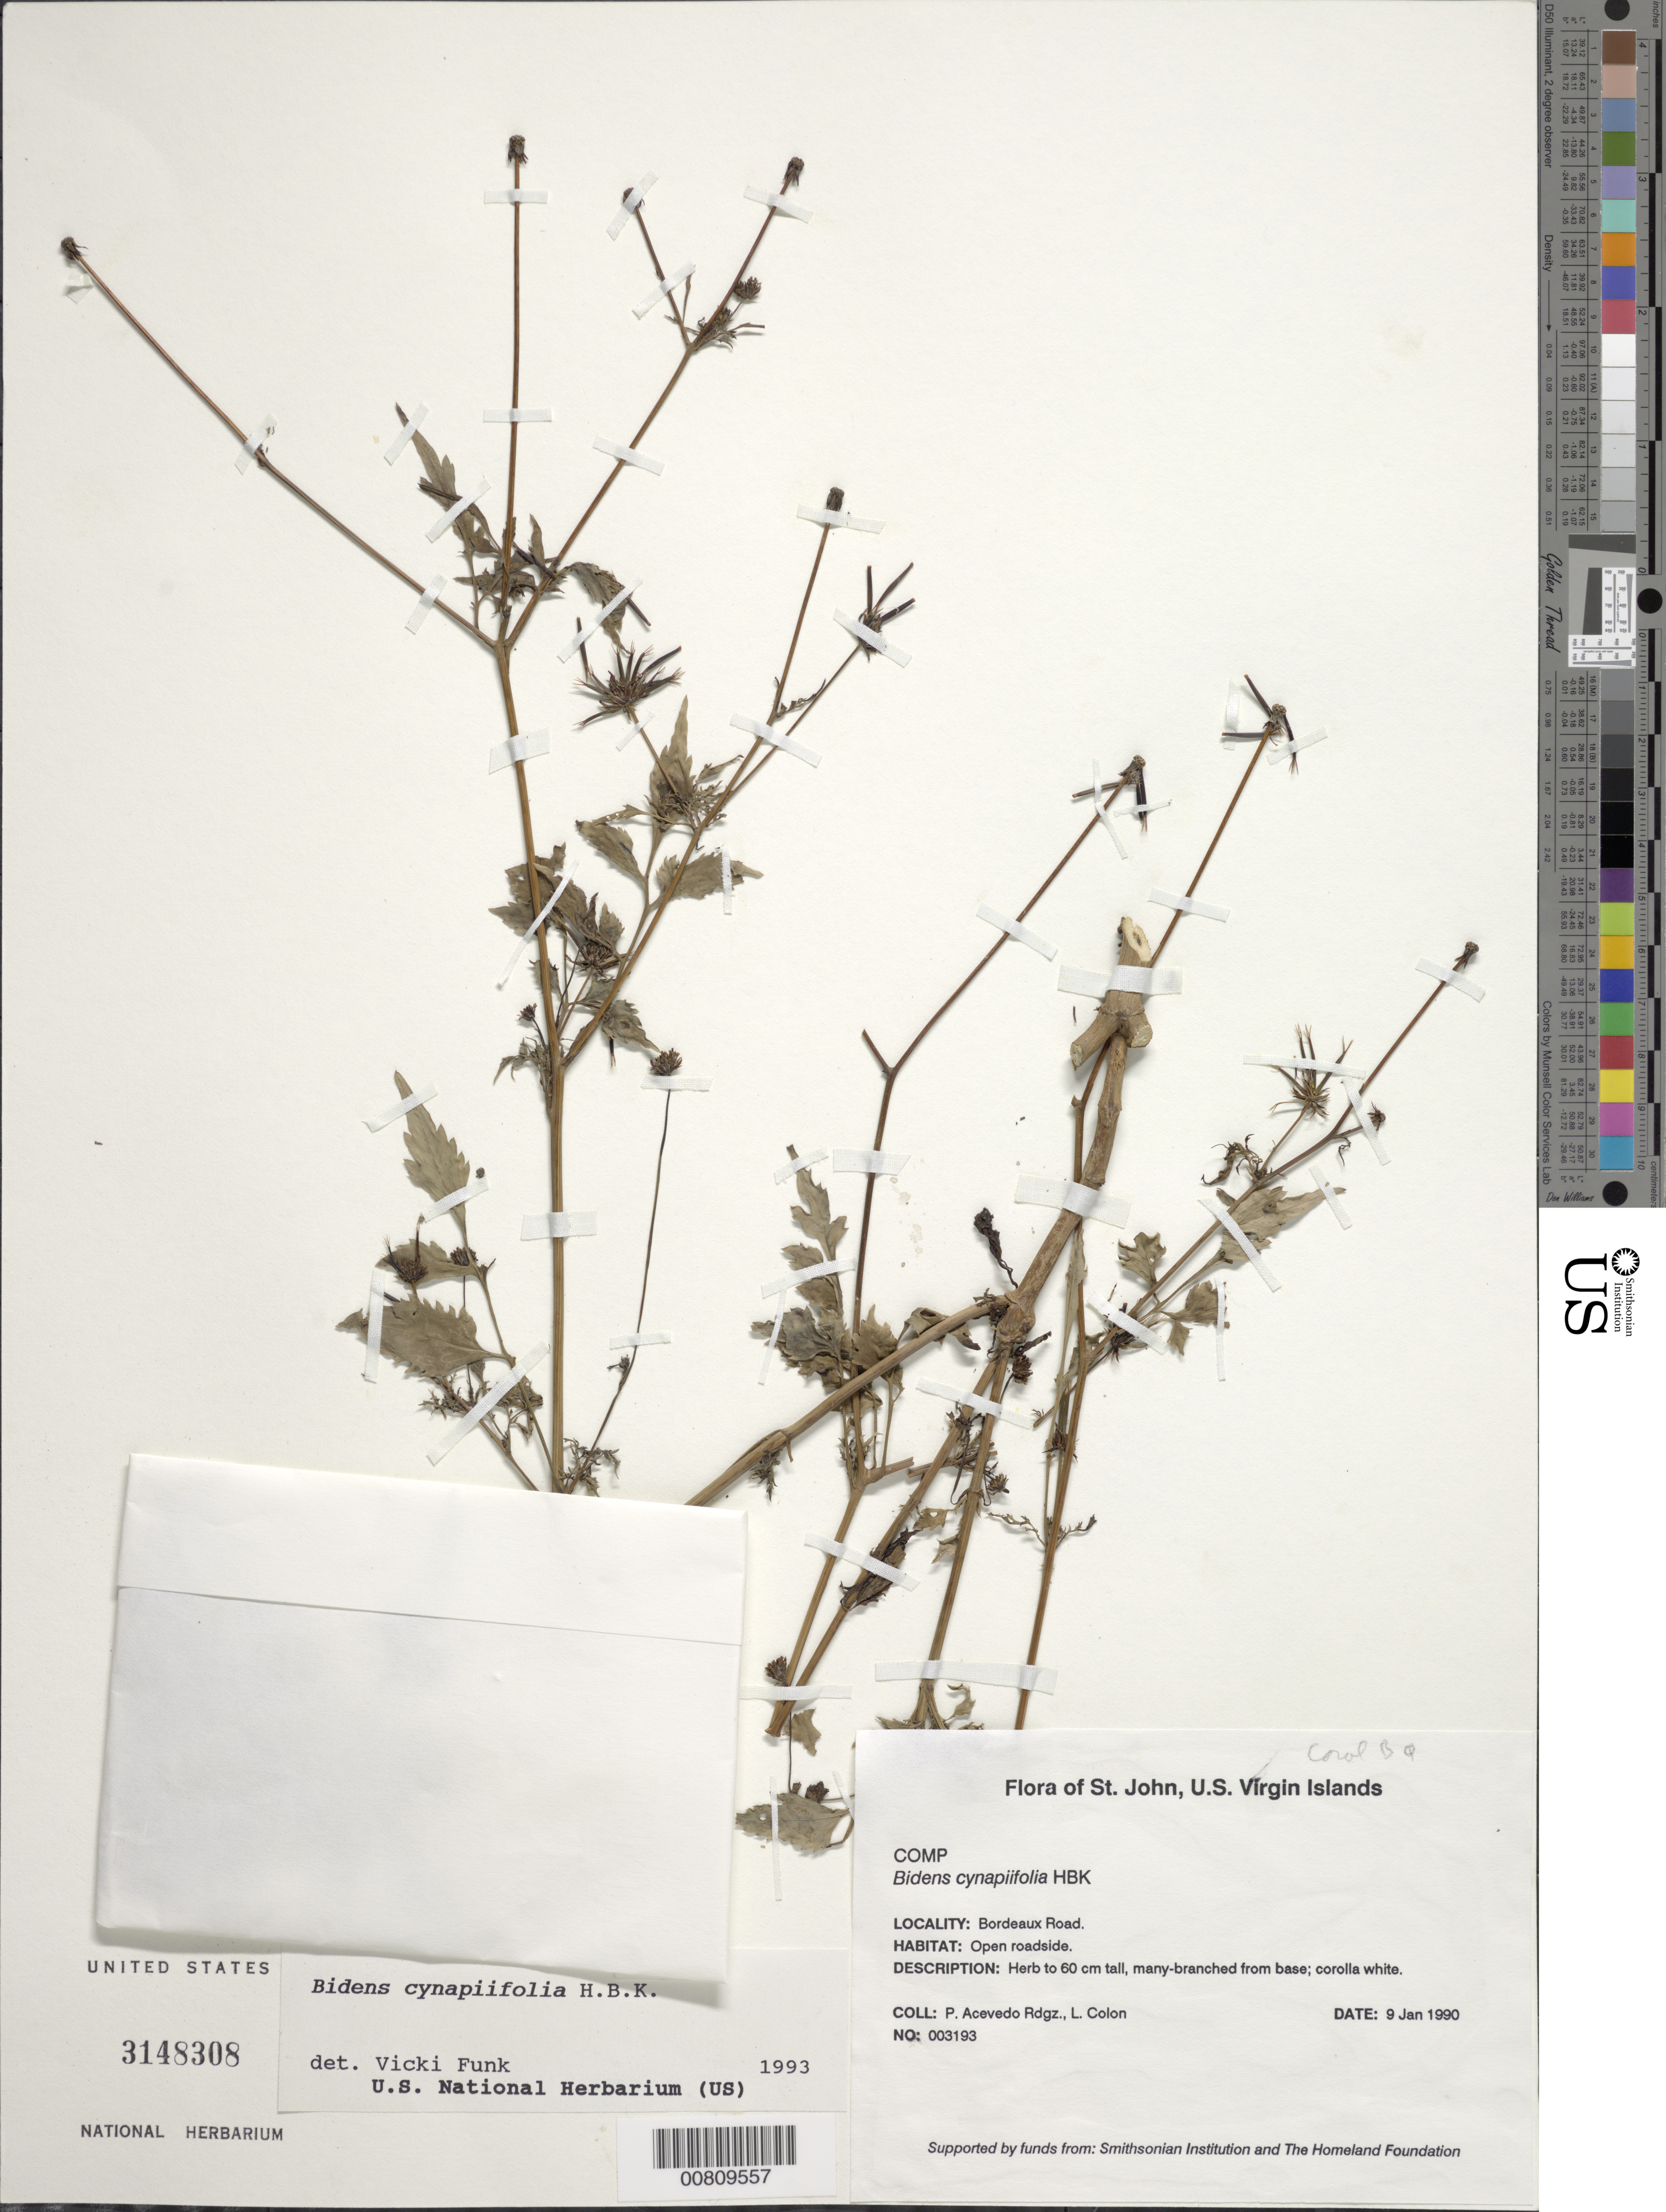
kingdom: Plantae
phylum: Tracheophyta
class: Magnoliopsida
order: Asterales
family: Asteraceae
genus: Bidens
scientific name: Bidens cynapiifolia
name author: Kunth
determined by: Funk, Vicki A., (BOT), Smithsonian Institution - National Museum of Natural History (UNITED STATES)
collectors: P. Acevedo-Rodr. & L. Colon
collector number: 3193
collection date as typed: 09 Jan 1990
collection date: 1990-01-09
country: U.S. Virgin Islands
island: St. John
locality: Bordeaux Road.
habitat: Open roadside.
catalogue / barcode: US 3148308